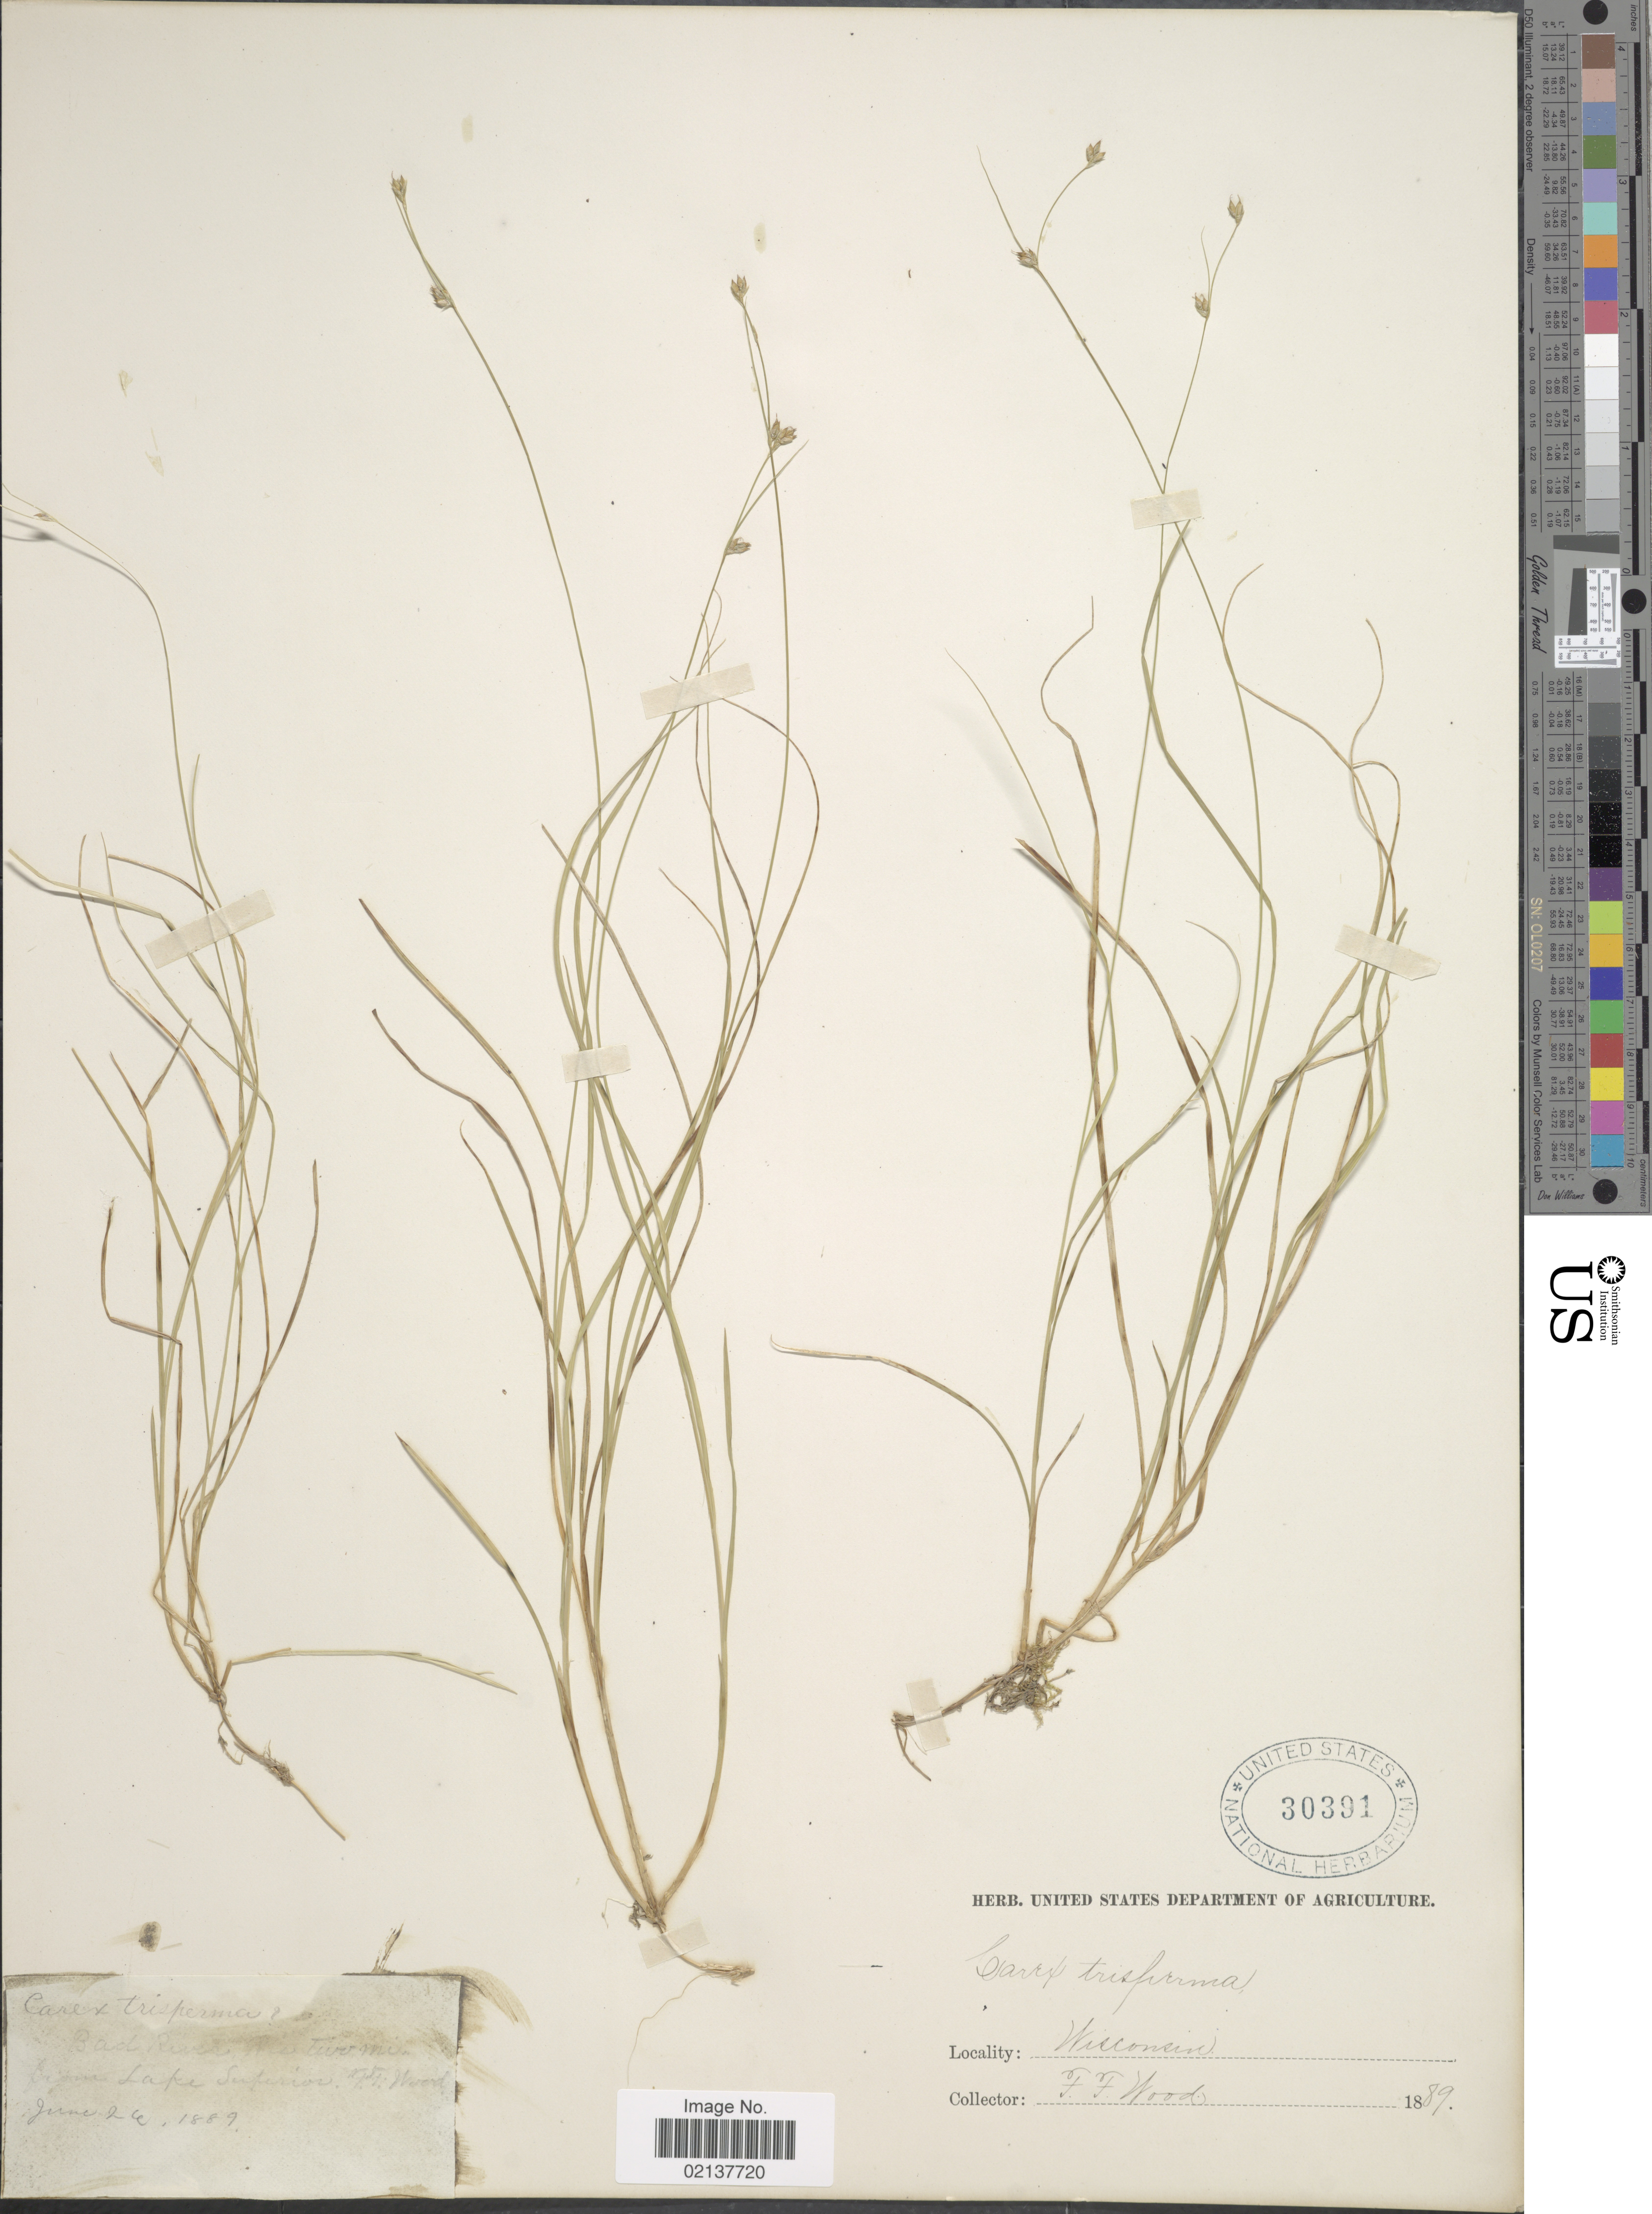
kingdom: Plantae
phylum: Tracheophyta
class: Liliopsida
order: Poales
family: Cyperaceae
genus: Carex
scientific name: Carex trisperma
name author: Dewey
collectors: F. Wood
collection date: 1889-06-26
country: United States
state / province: Wisconsin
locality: Bad River, two mi. from Lake Superior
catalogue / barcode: US 30391